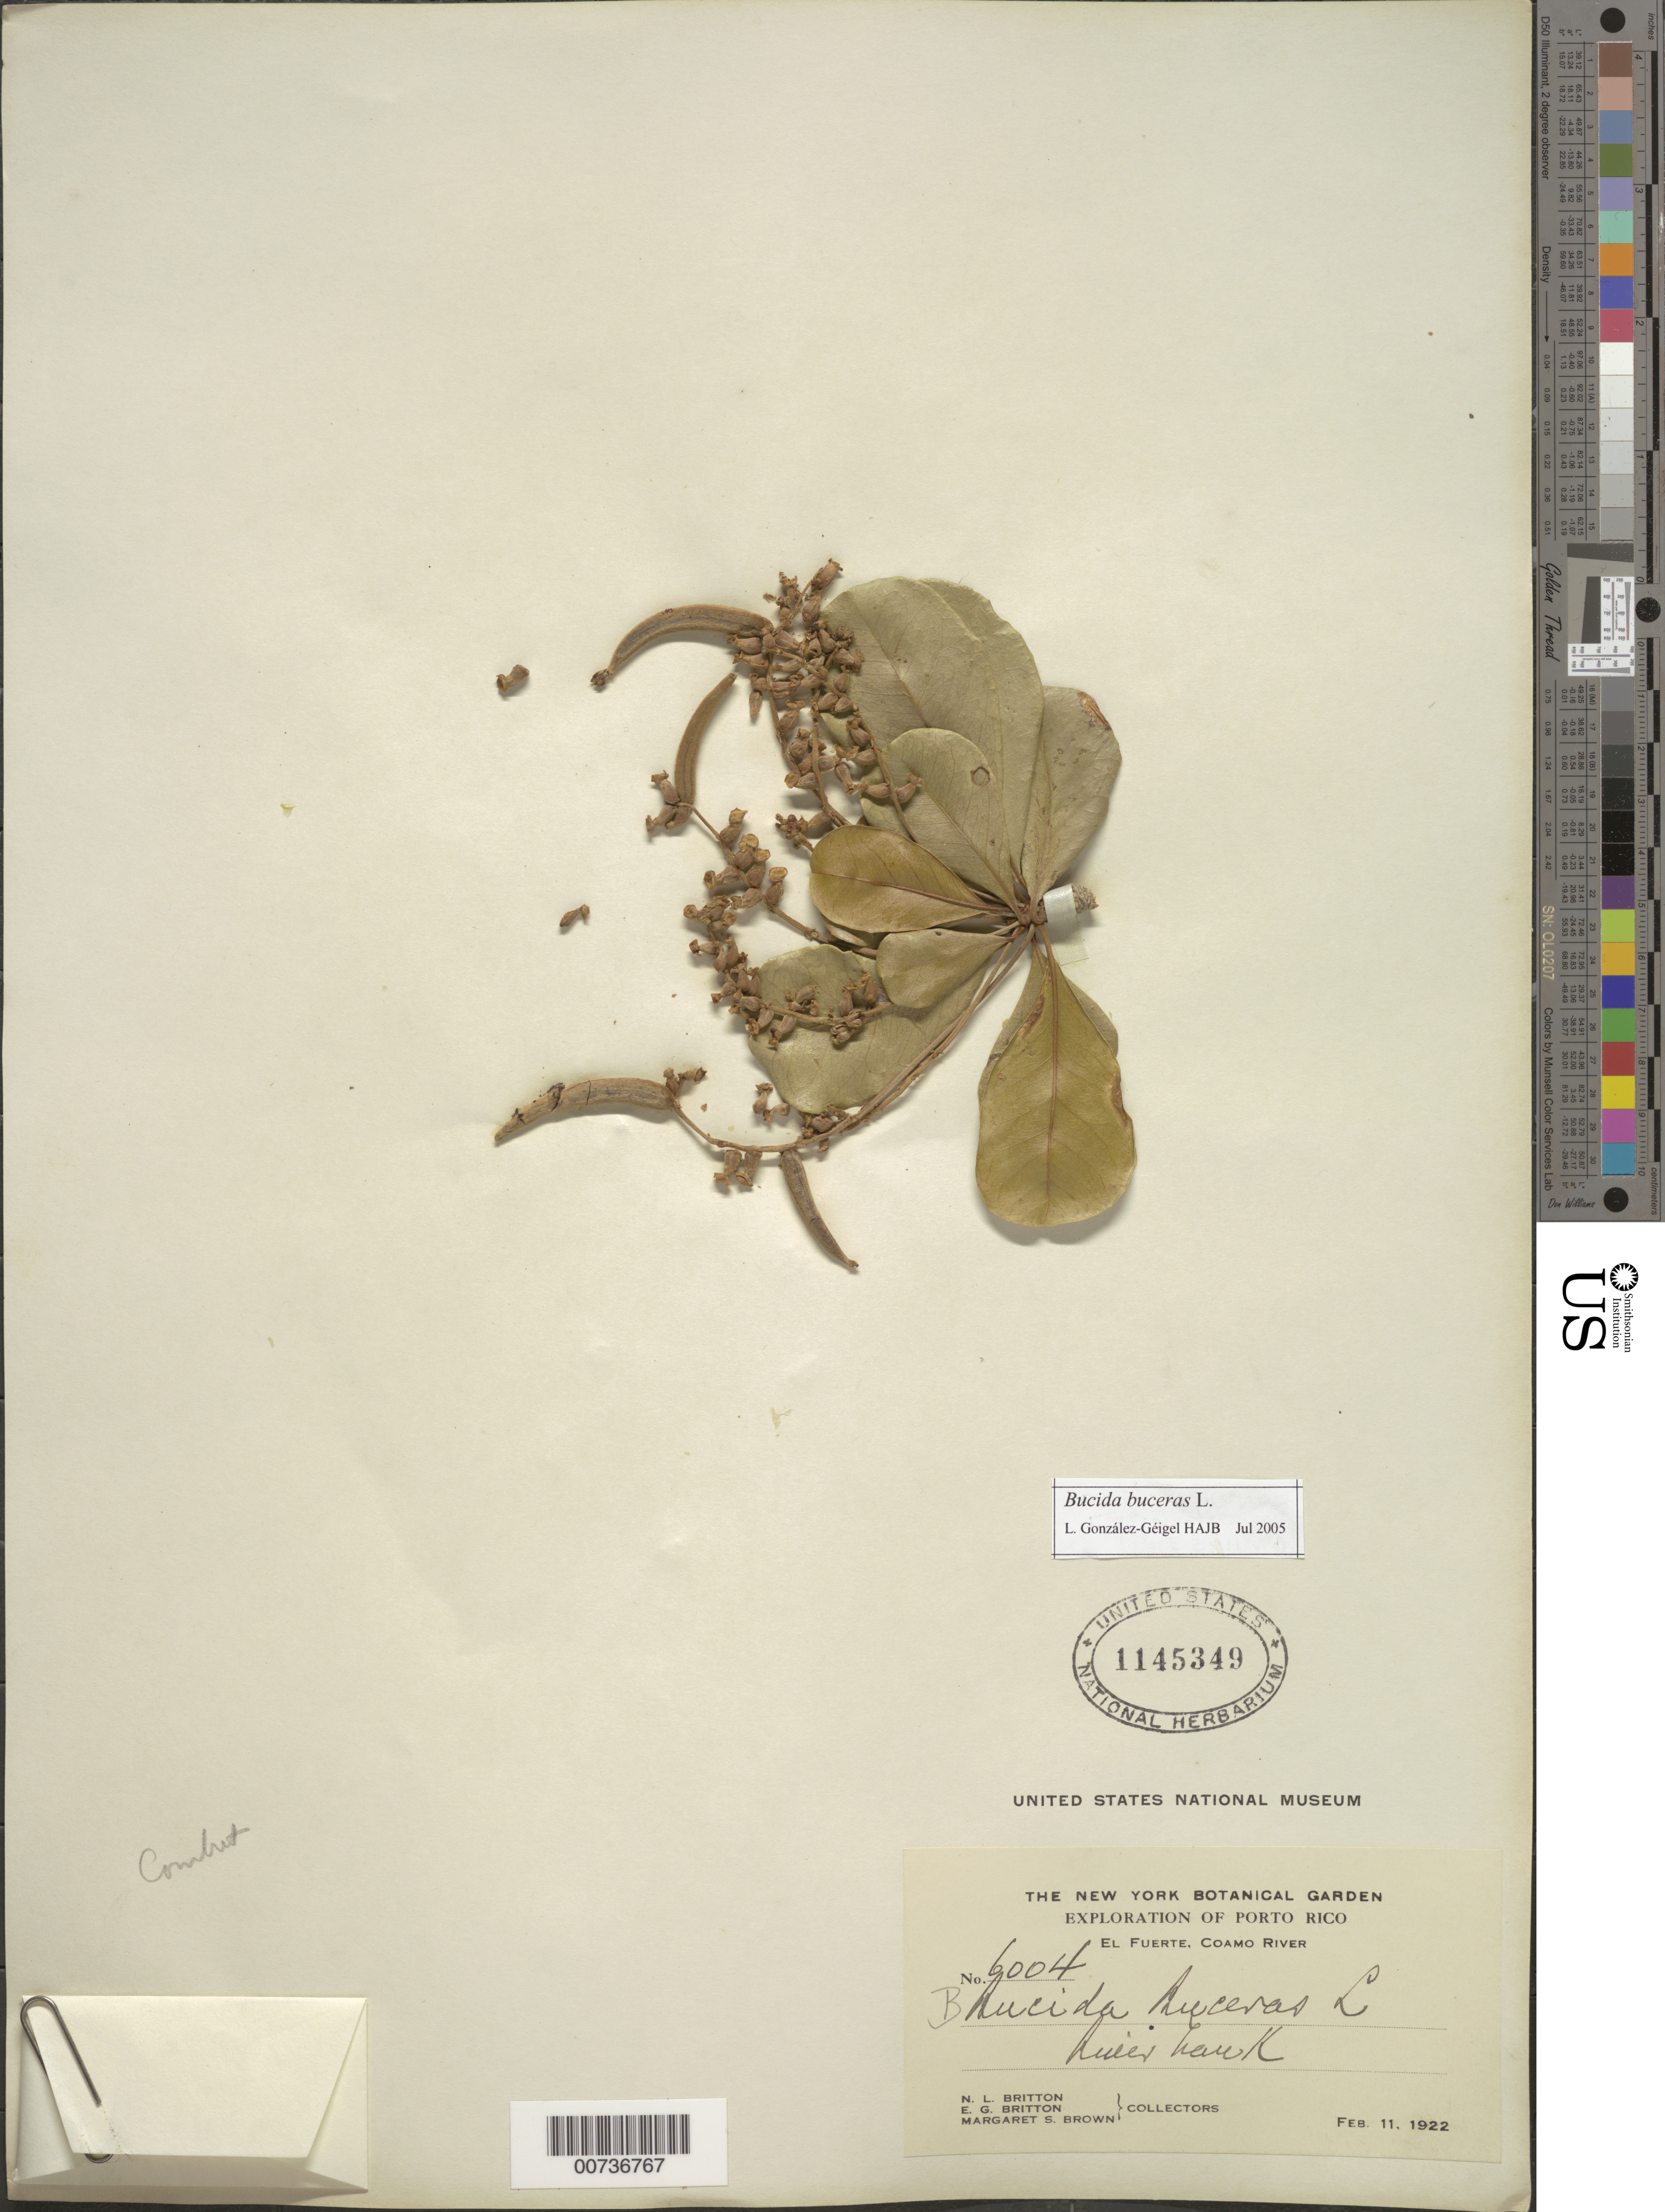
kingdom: Plantae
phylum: Tracheophyta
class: Magnoliopsida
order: Myrtales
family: Combretaceae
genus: Terminalia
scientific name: Terminalia buceras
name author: (L.) C. Wright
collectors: N. Britton, E. G. Britton & M. S. Brown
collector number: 6004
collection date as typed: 11 Feb 1922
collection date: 1922-02-11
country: Puerto Rico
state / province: Coamo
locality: El Fuerte, Coamo River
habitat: River bank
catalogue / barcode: US 1145349